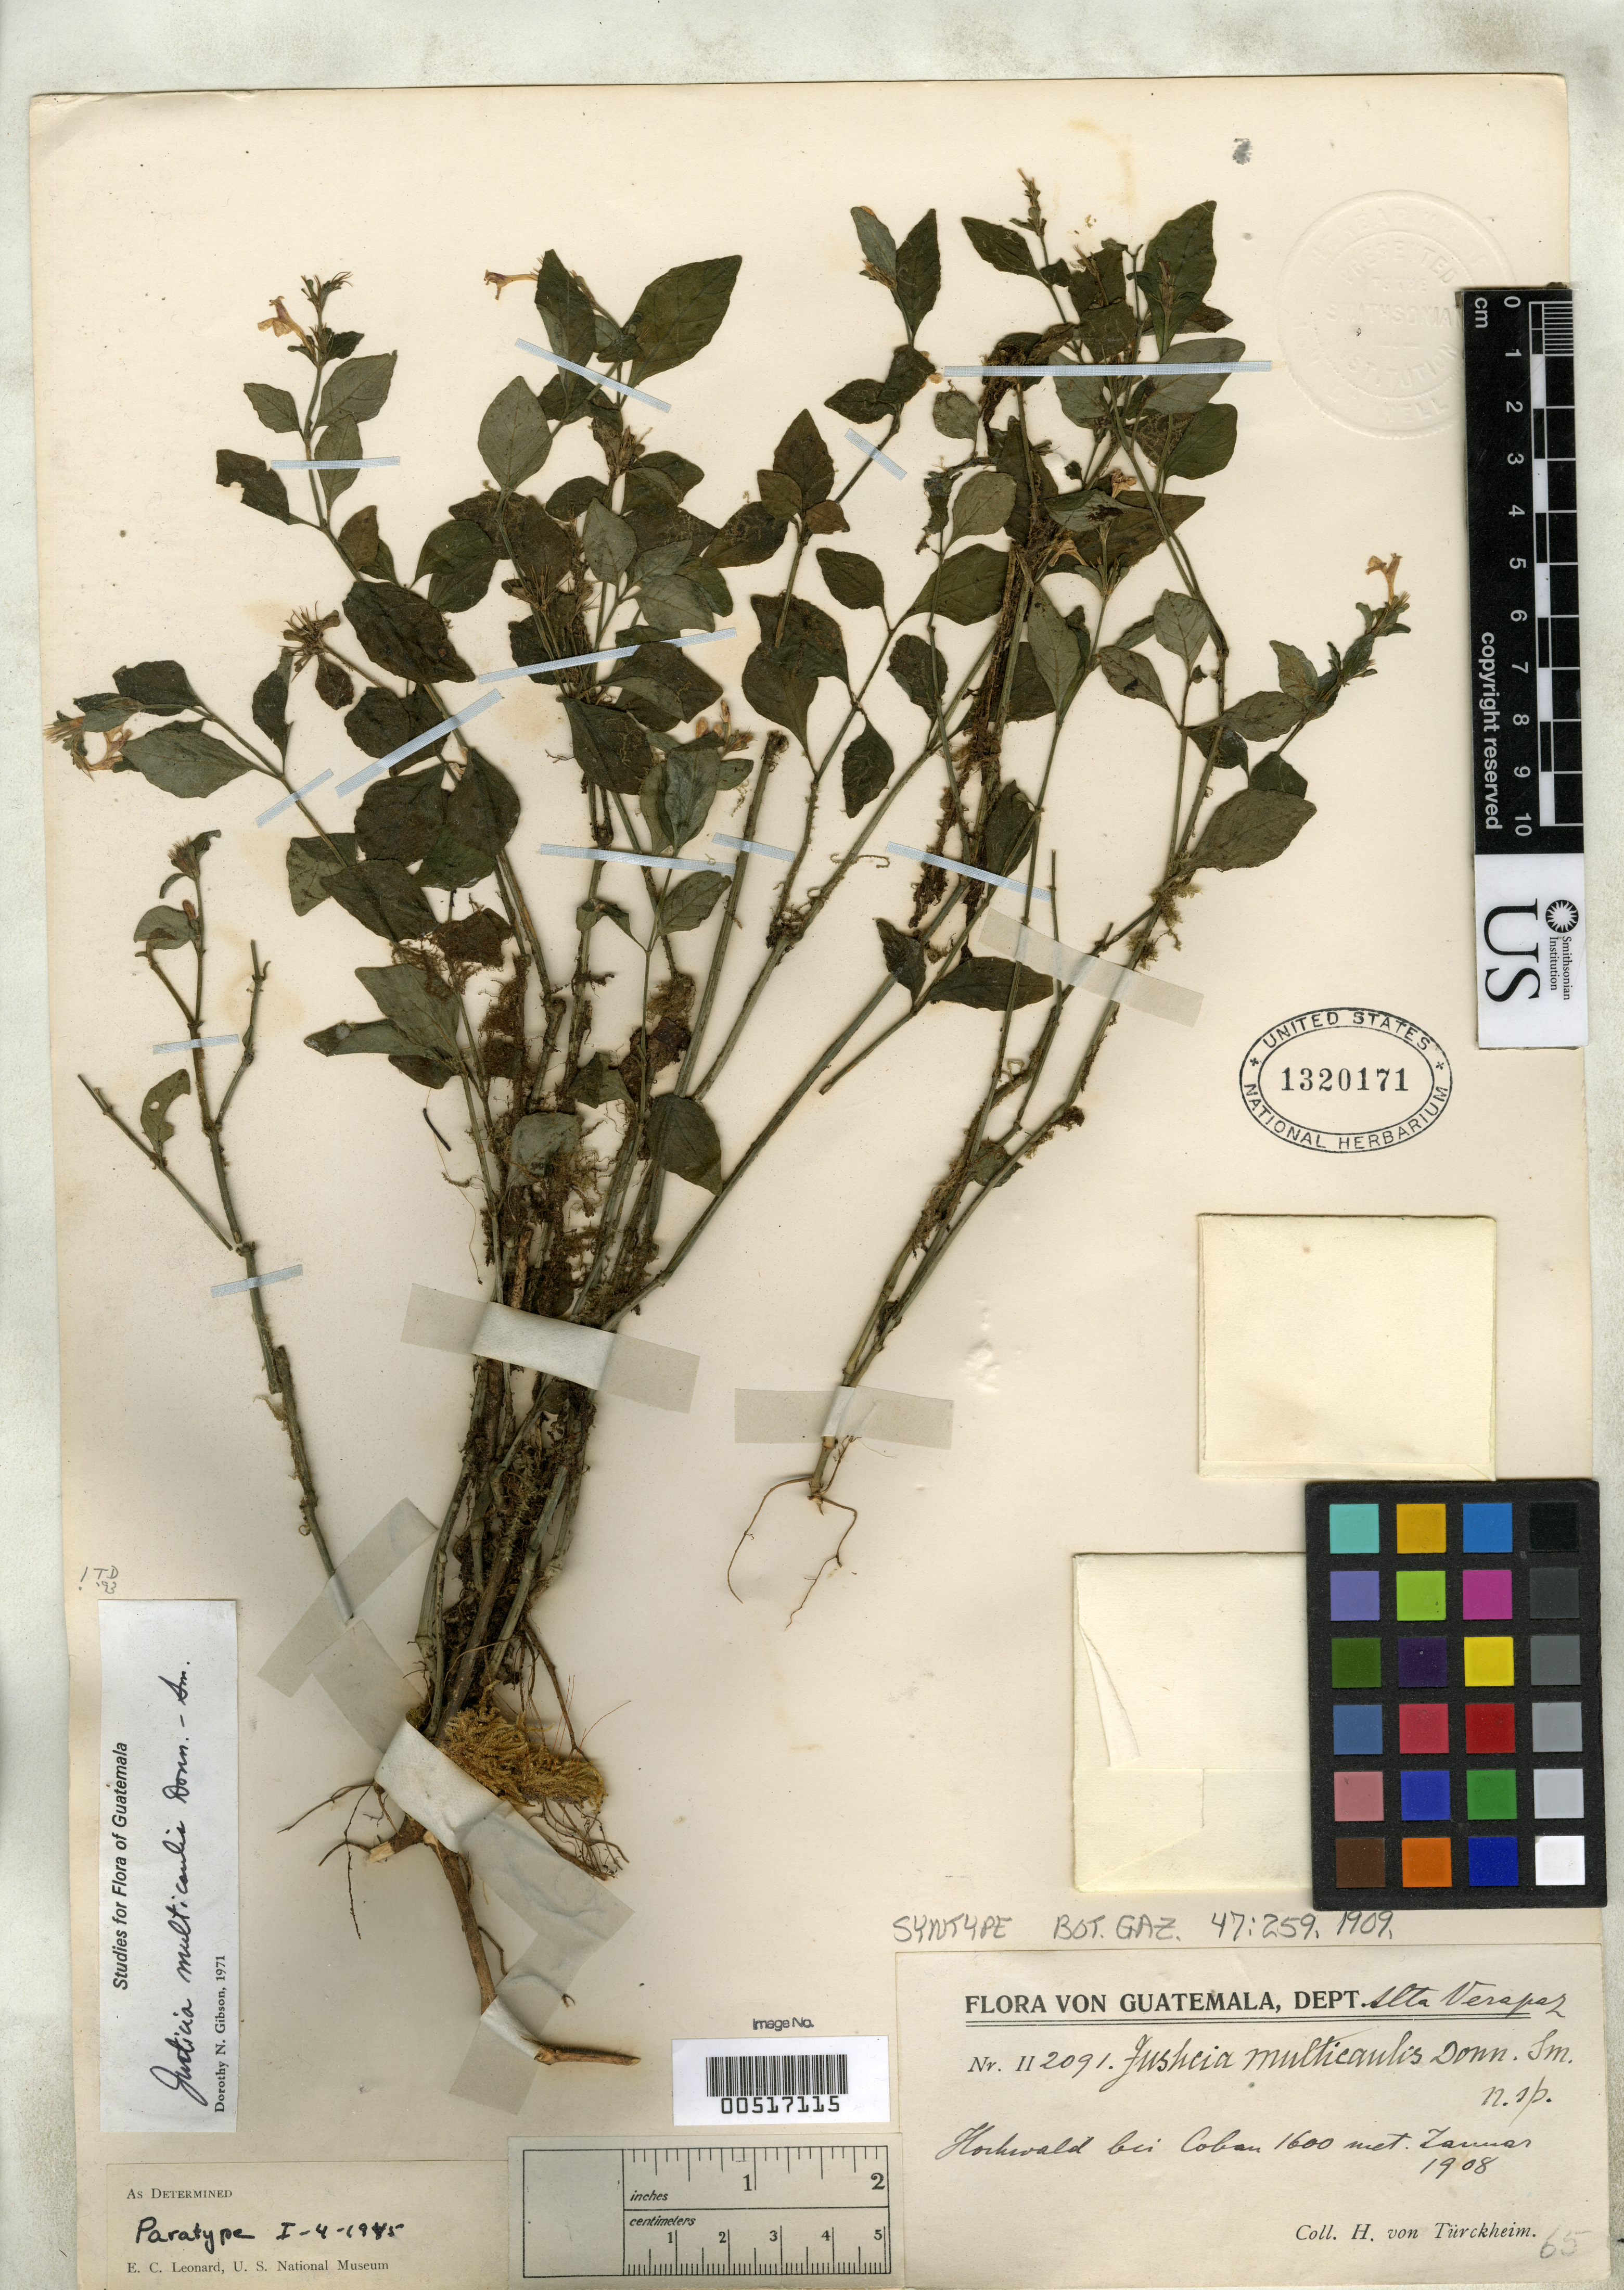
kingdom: Plantae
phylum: Tracheophyta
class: Magnoliopsida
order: Lamiales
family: Acanthaceae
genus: Justicia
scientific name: Justicia multicaulis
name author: Donn. Sm.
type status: Syntype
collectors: H. von Türckheim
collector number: II 2091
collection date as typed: Jan 1908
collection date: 1908-01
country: Guatemala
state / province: Alta Verapaz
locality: Cobán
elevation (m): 1600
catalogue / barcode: US 1320171